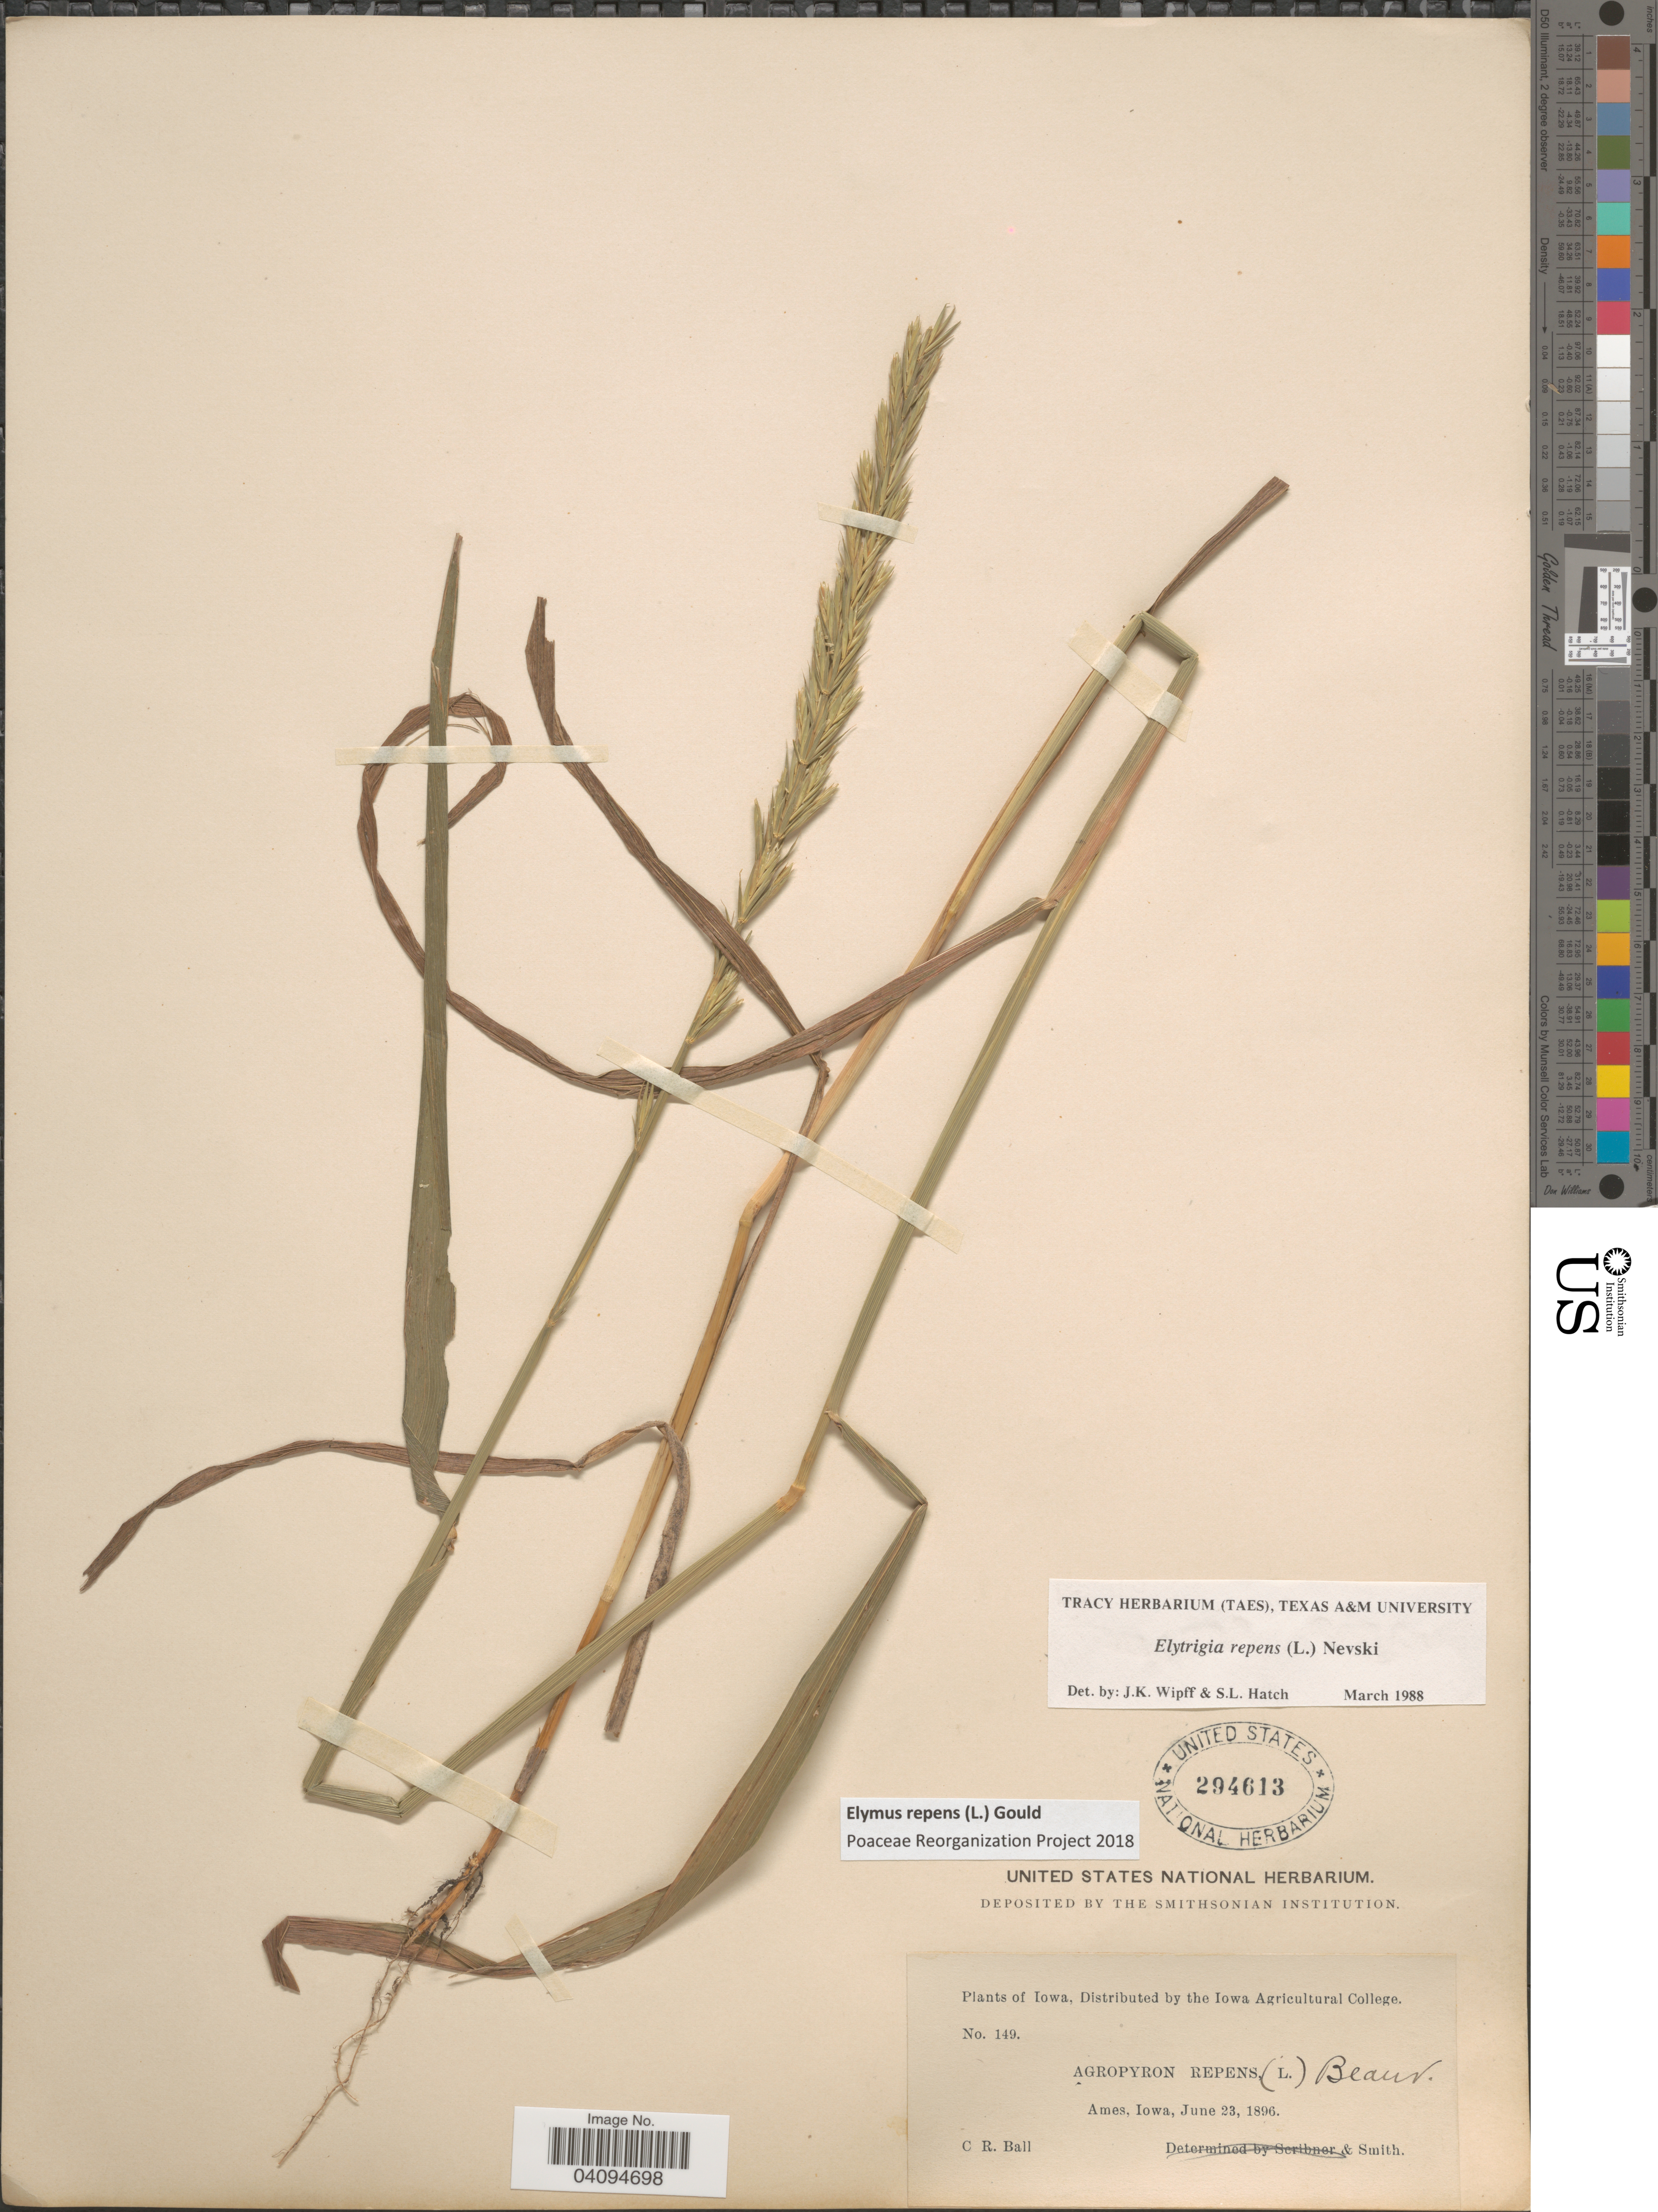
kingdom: Plantae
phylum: Tracheophyta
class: Liliopsida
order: Poales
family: Poaceae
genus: Elymus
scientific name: Elymus repens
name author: (L.) Gould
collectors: C. R. Ball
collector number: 149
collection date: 1896-06-23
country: United States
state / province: Iowa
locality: Ames.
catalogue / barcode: US 294613